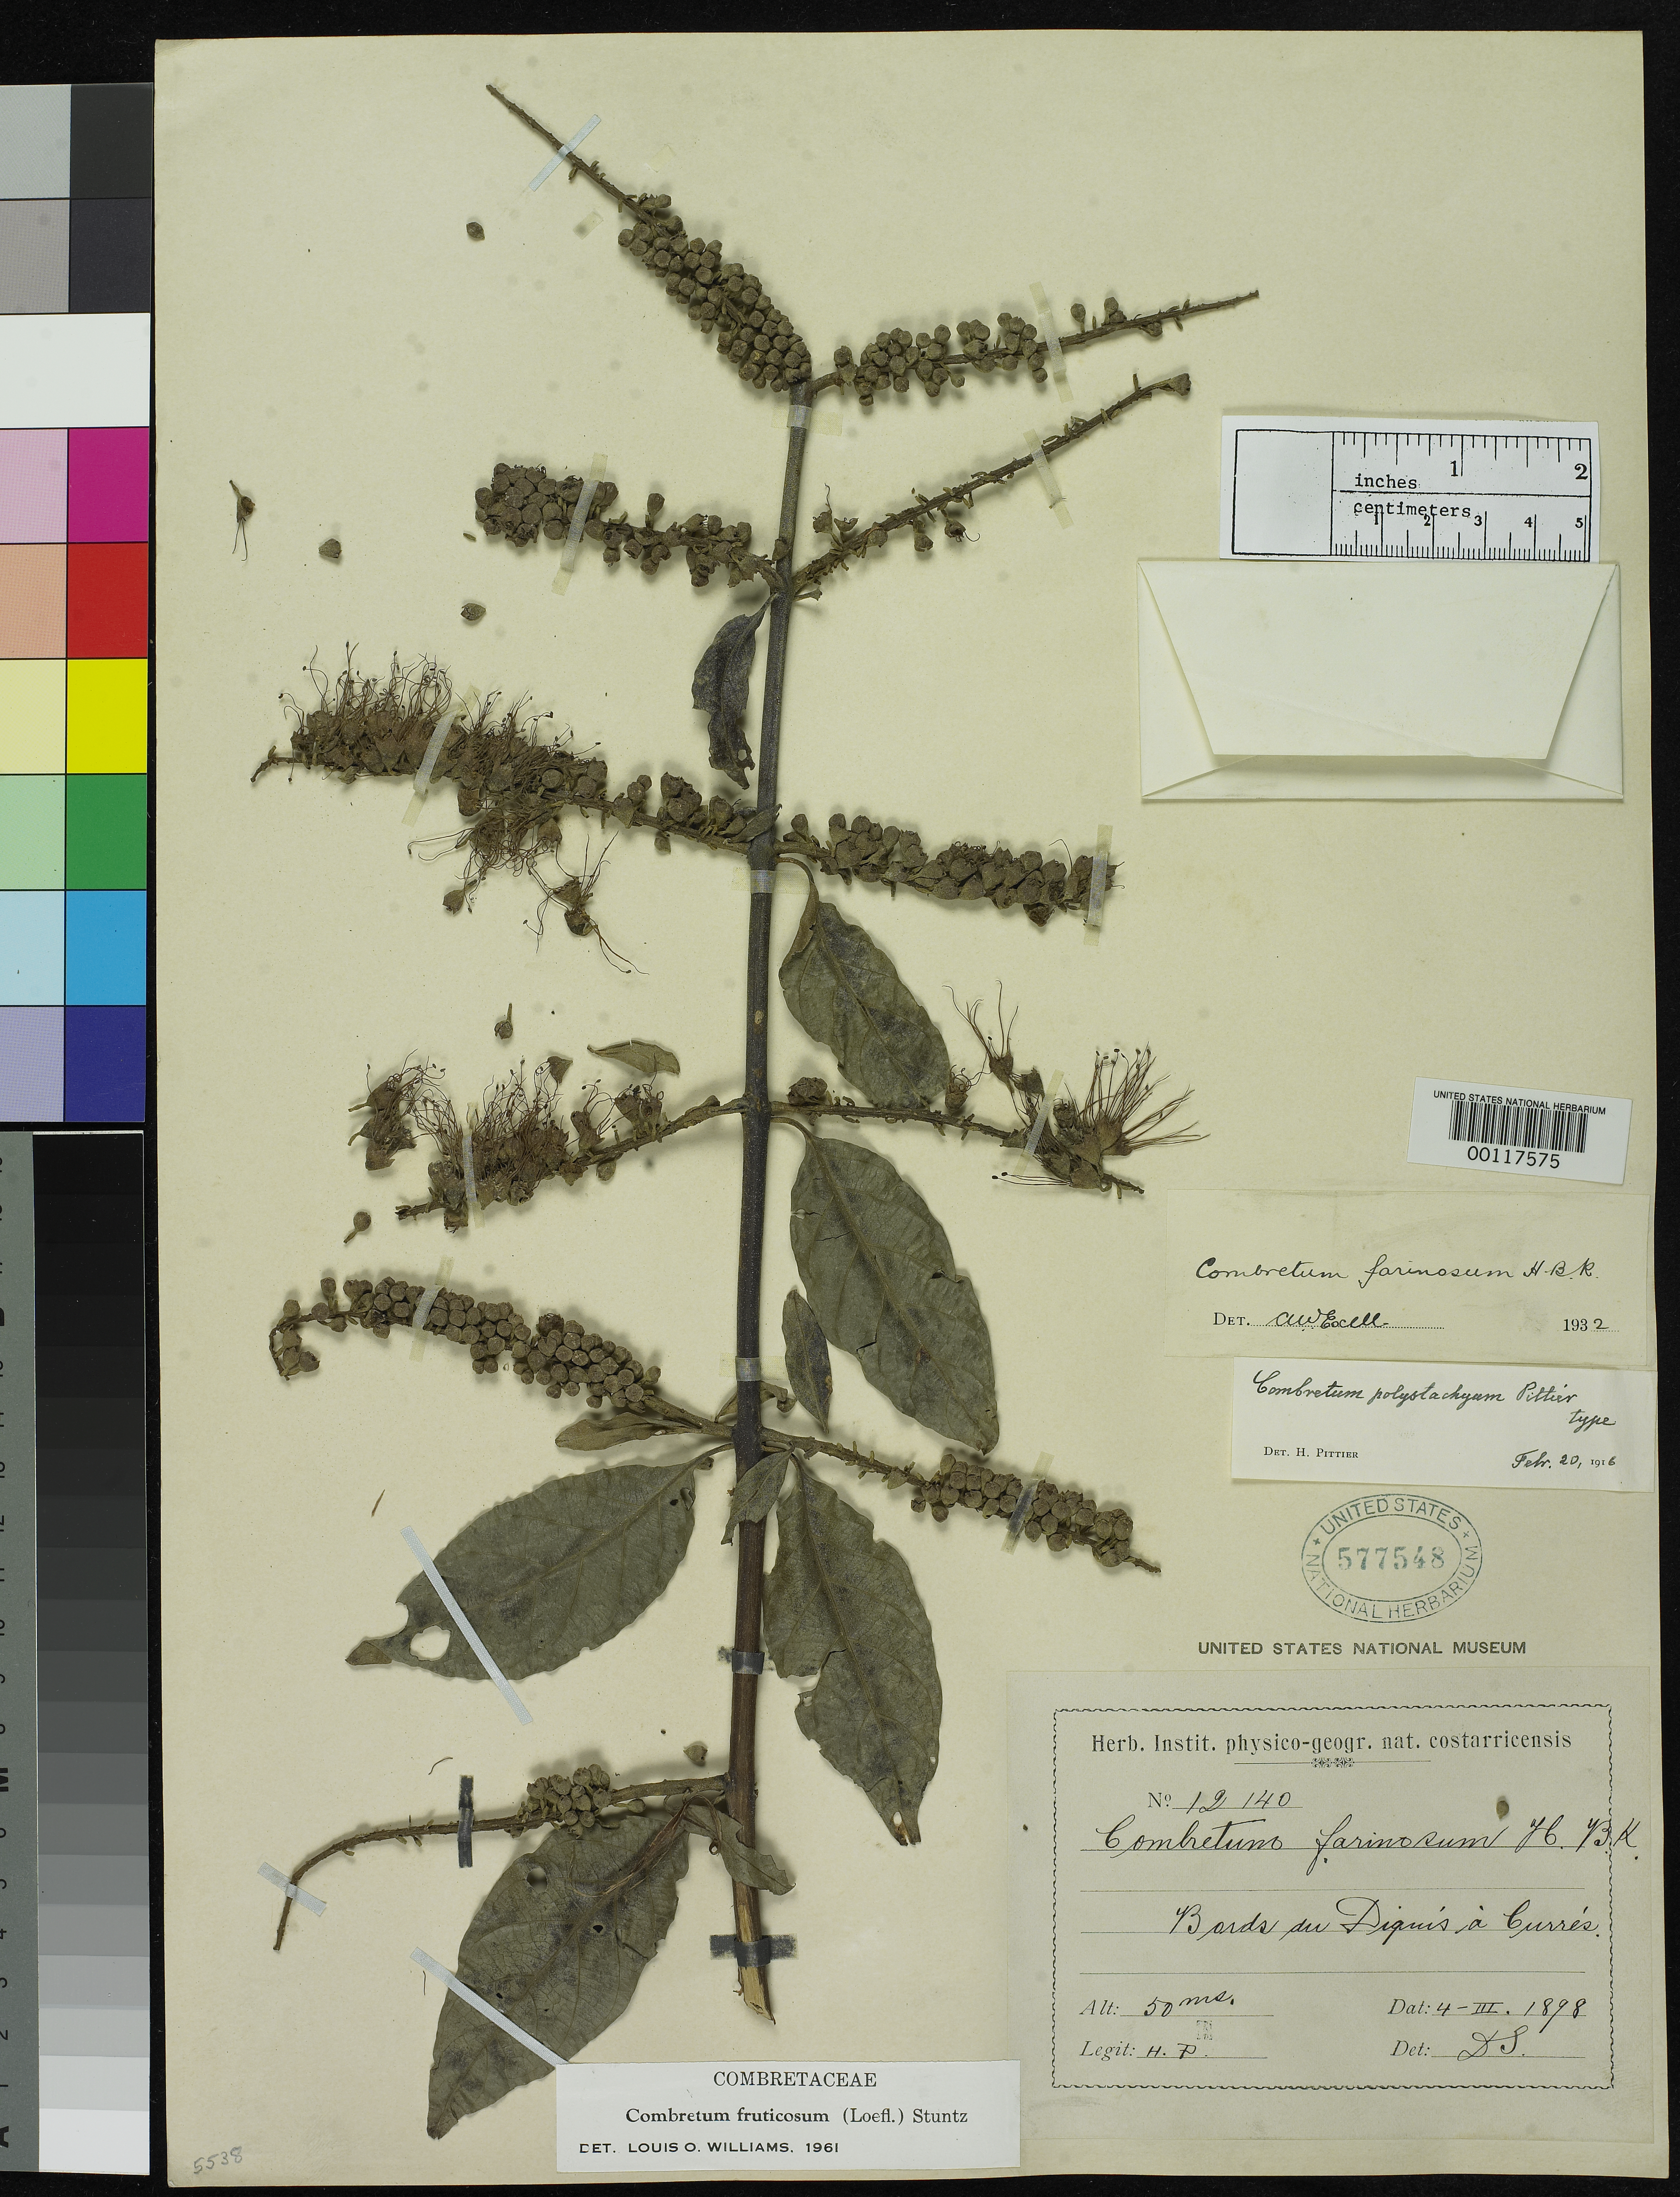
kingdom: Plantae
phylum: Tracheophyta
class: Magnoliopsida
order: Myrtales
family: Combretaceae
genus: Combretum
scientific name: Combretum polystachyum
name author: Pittier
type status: Holotype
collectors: H. F. Pittier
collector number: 12140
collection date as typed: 04 Mar 1898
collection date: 1898-03-04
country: Costa Rica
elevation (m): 50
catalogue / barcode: US 577548